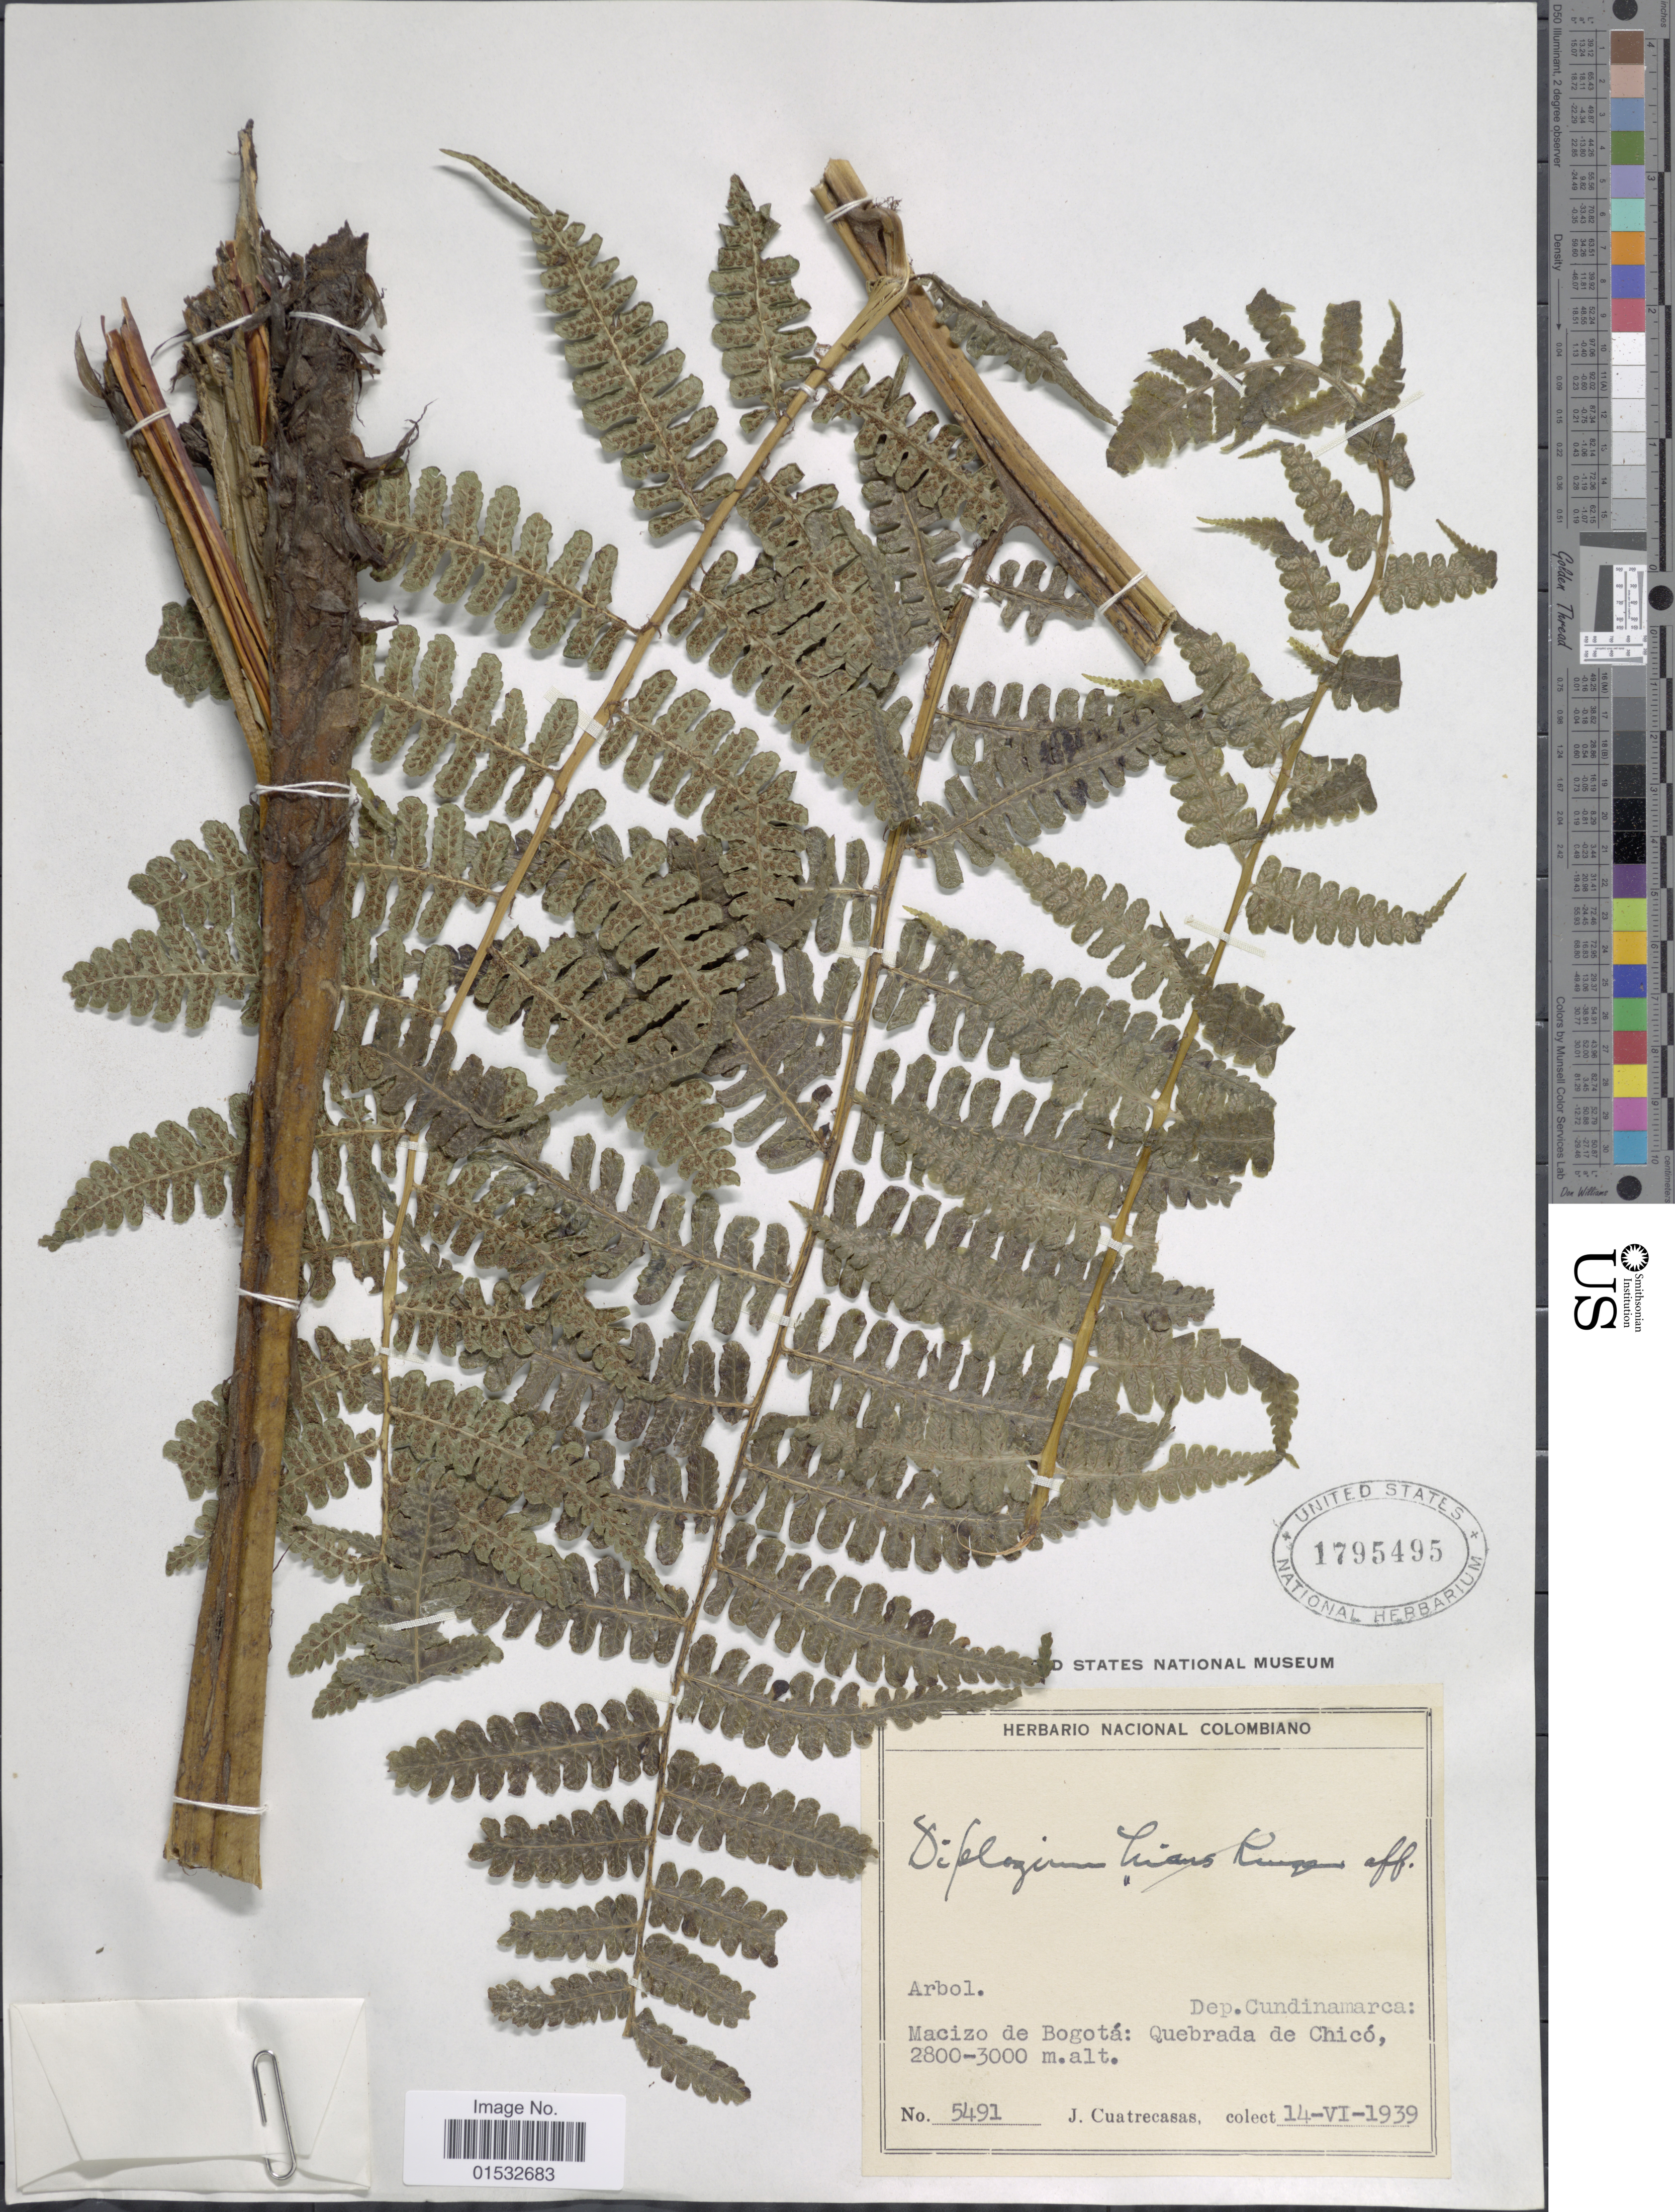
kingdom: Plantae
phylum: Tracheophyta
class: Polypodiopsida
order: Polypodiales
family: Athyriaceae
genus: Diplazium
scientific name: Diplazium bogotense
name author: (H. Karst.) Hieron.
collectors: J. Cuatrecasas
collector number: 5491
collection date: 1939-06-14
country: Colombia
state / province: Cundinamarca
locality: Macizo de Bogotá: Quebrada de Chicó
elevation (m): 2800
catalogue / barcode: US 1795495